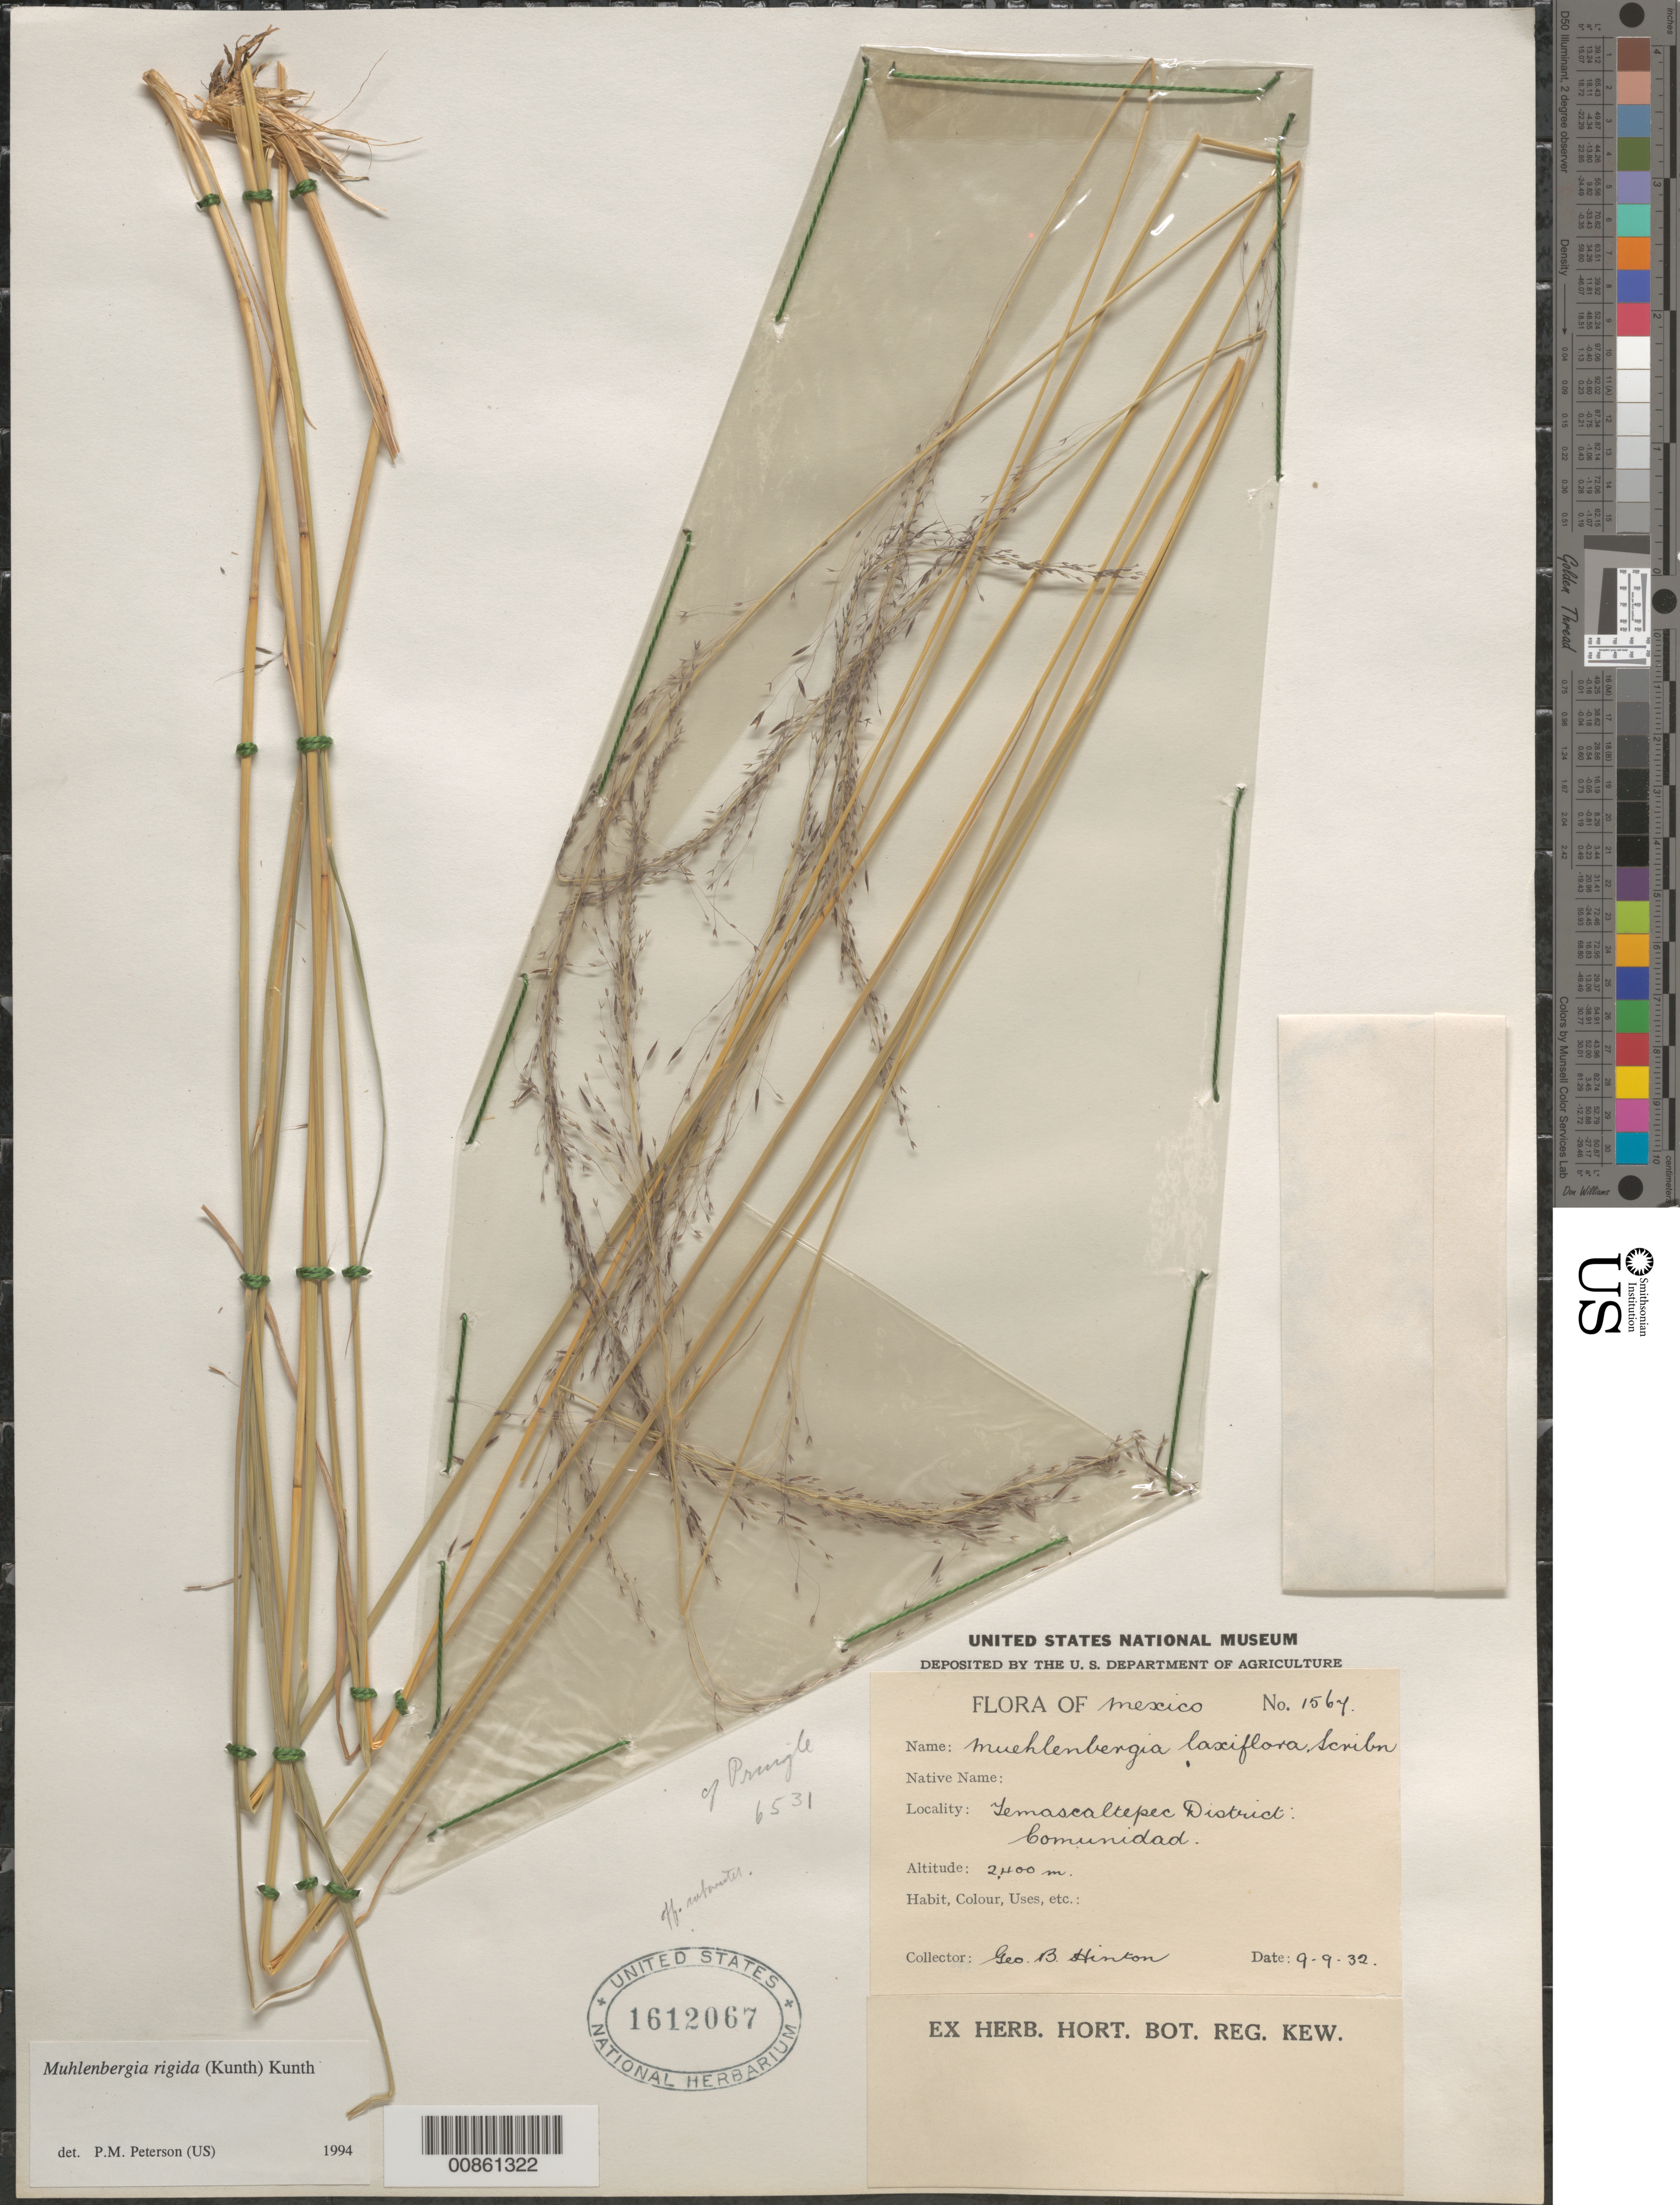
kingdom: Plantae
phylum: Tracheophyta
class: Liliopsida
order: Poales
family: Poaceae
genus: Muhlenbergia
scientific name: Muhlenbergia rigida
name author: (Kunth) Kunth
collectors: G. B. Hinton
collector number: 1564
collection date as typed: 09 Sep 1932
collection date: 1932-09-09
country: Mexico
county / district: Temascaltepec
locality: Comunidad, Temascaltepec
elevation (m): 2400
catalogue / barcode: US 1612067